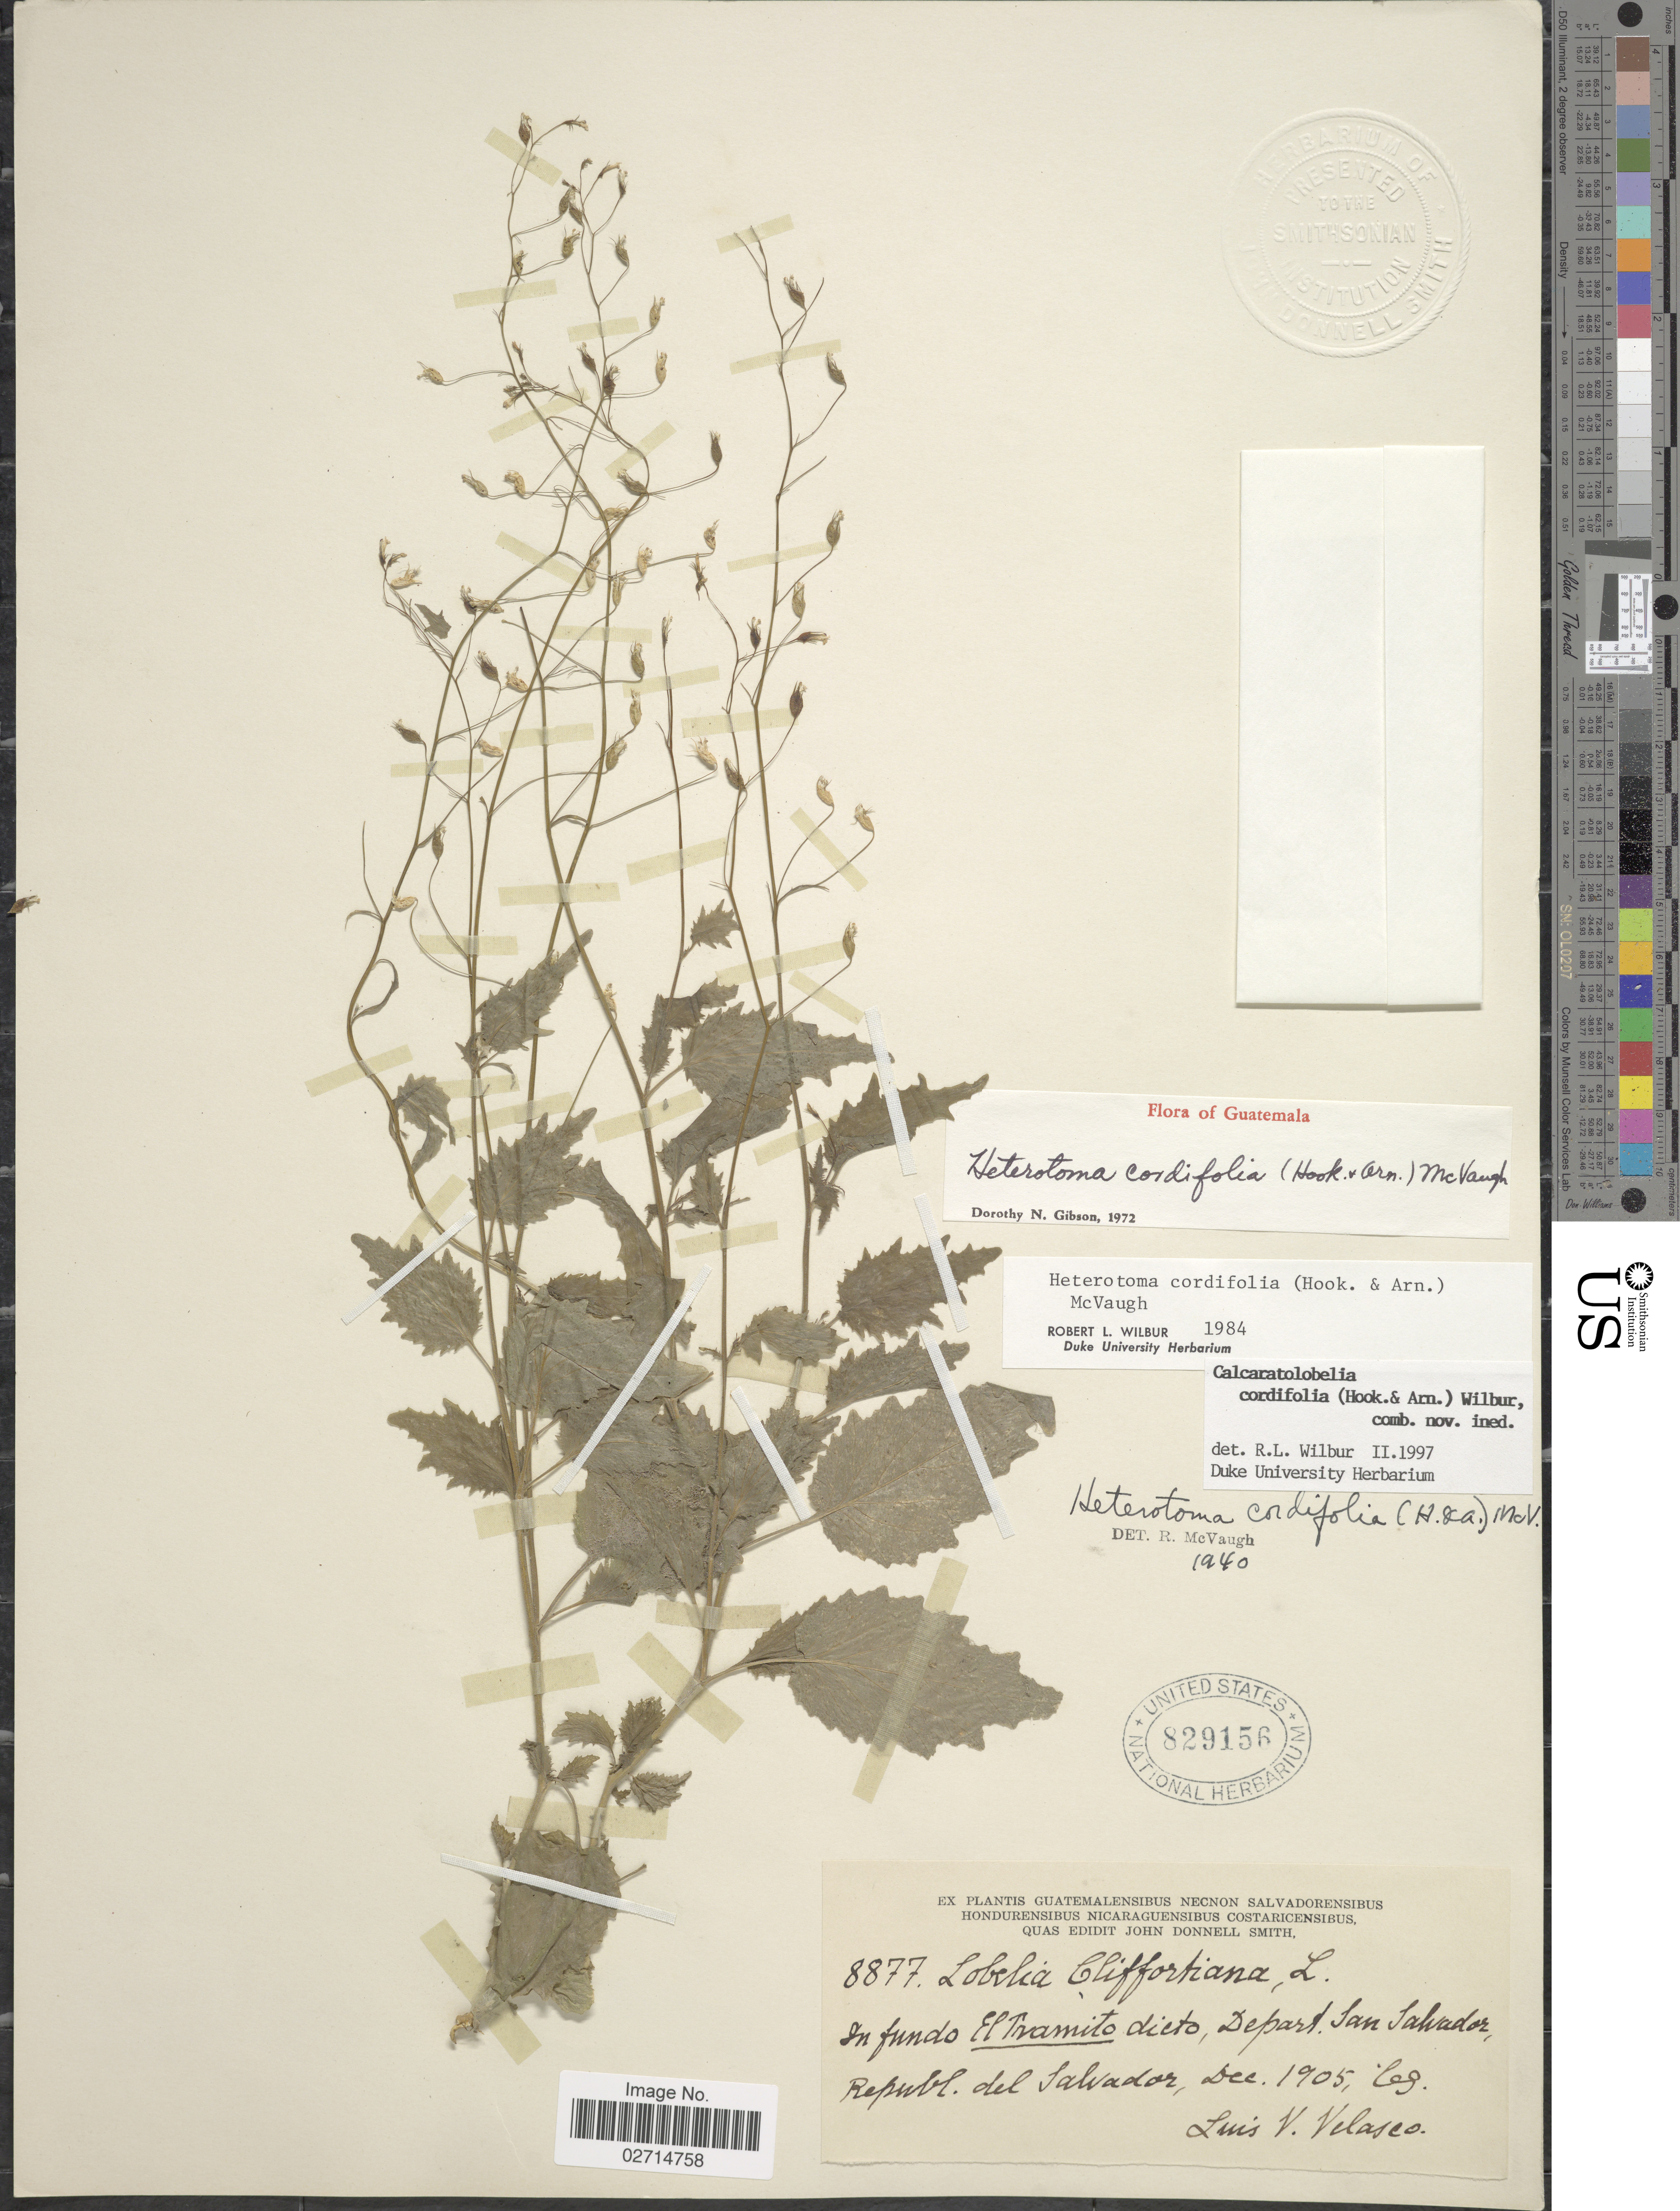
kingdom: Plantae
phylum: Tracheophyta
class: Magnoliopsida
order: Asterales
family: Campanulaceae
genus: Lobelia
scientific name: Lobelia cordifolia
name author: Hook. & Arn.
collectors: L. Velasco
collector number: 8877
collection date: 1905-12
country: El Salvador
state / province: San Salvador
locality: In fundo El Tramito dicto, Depart. San Salvador, Republ. del Salvador.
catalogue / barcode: US 829156